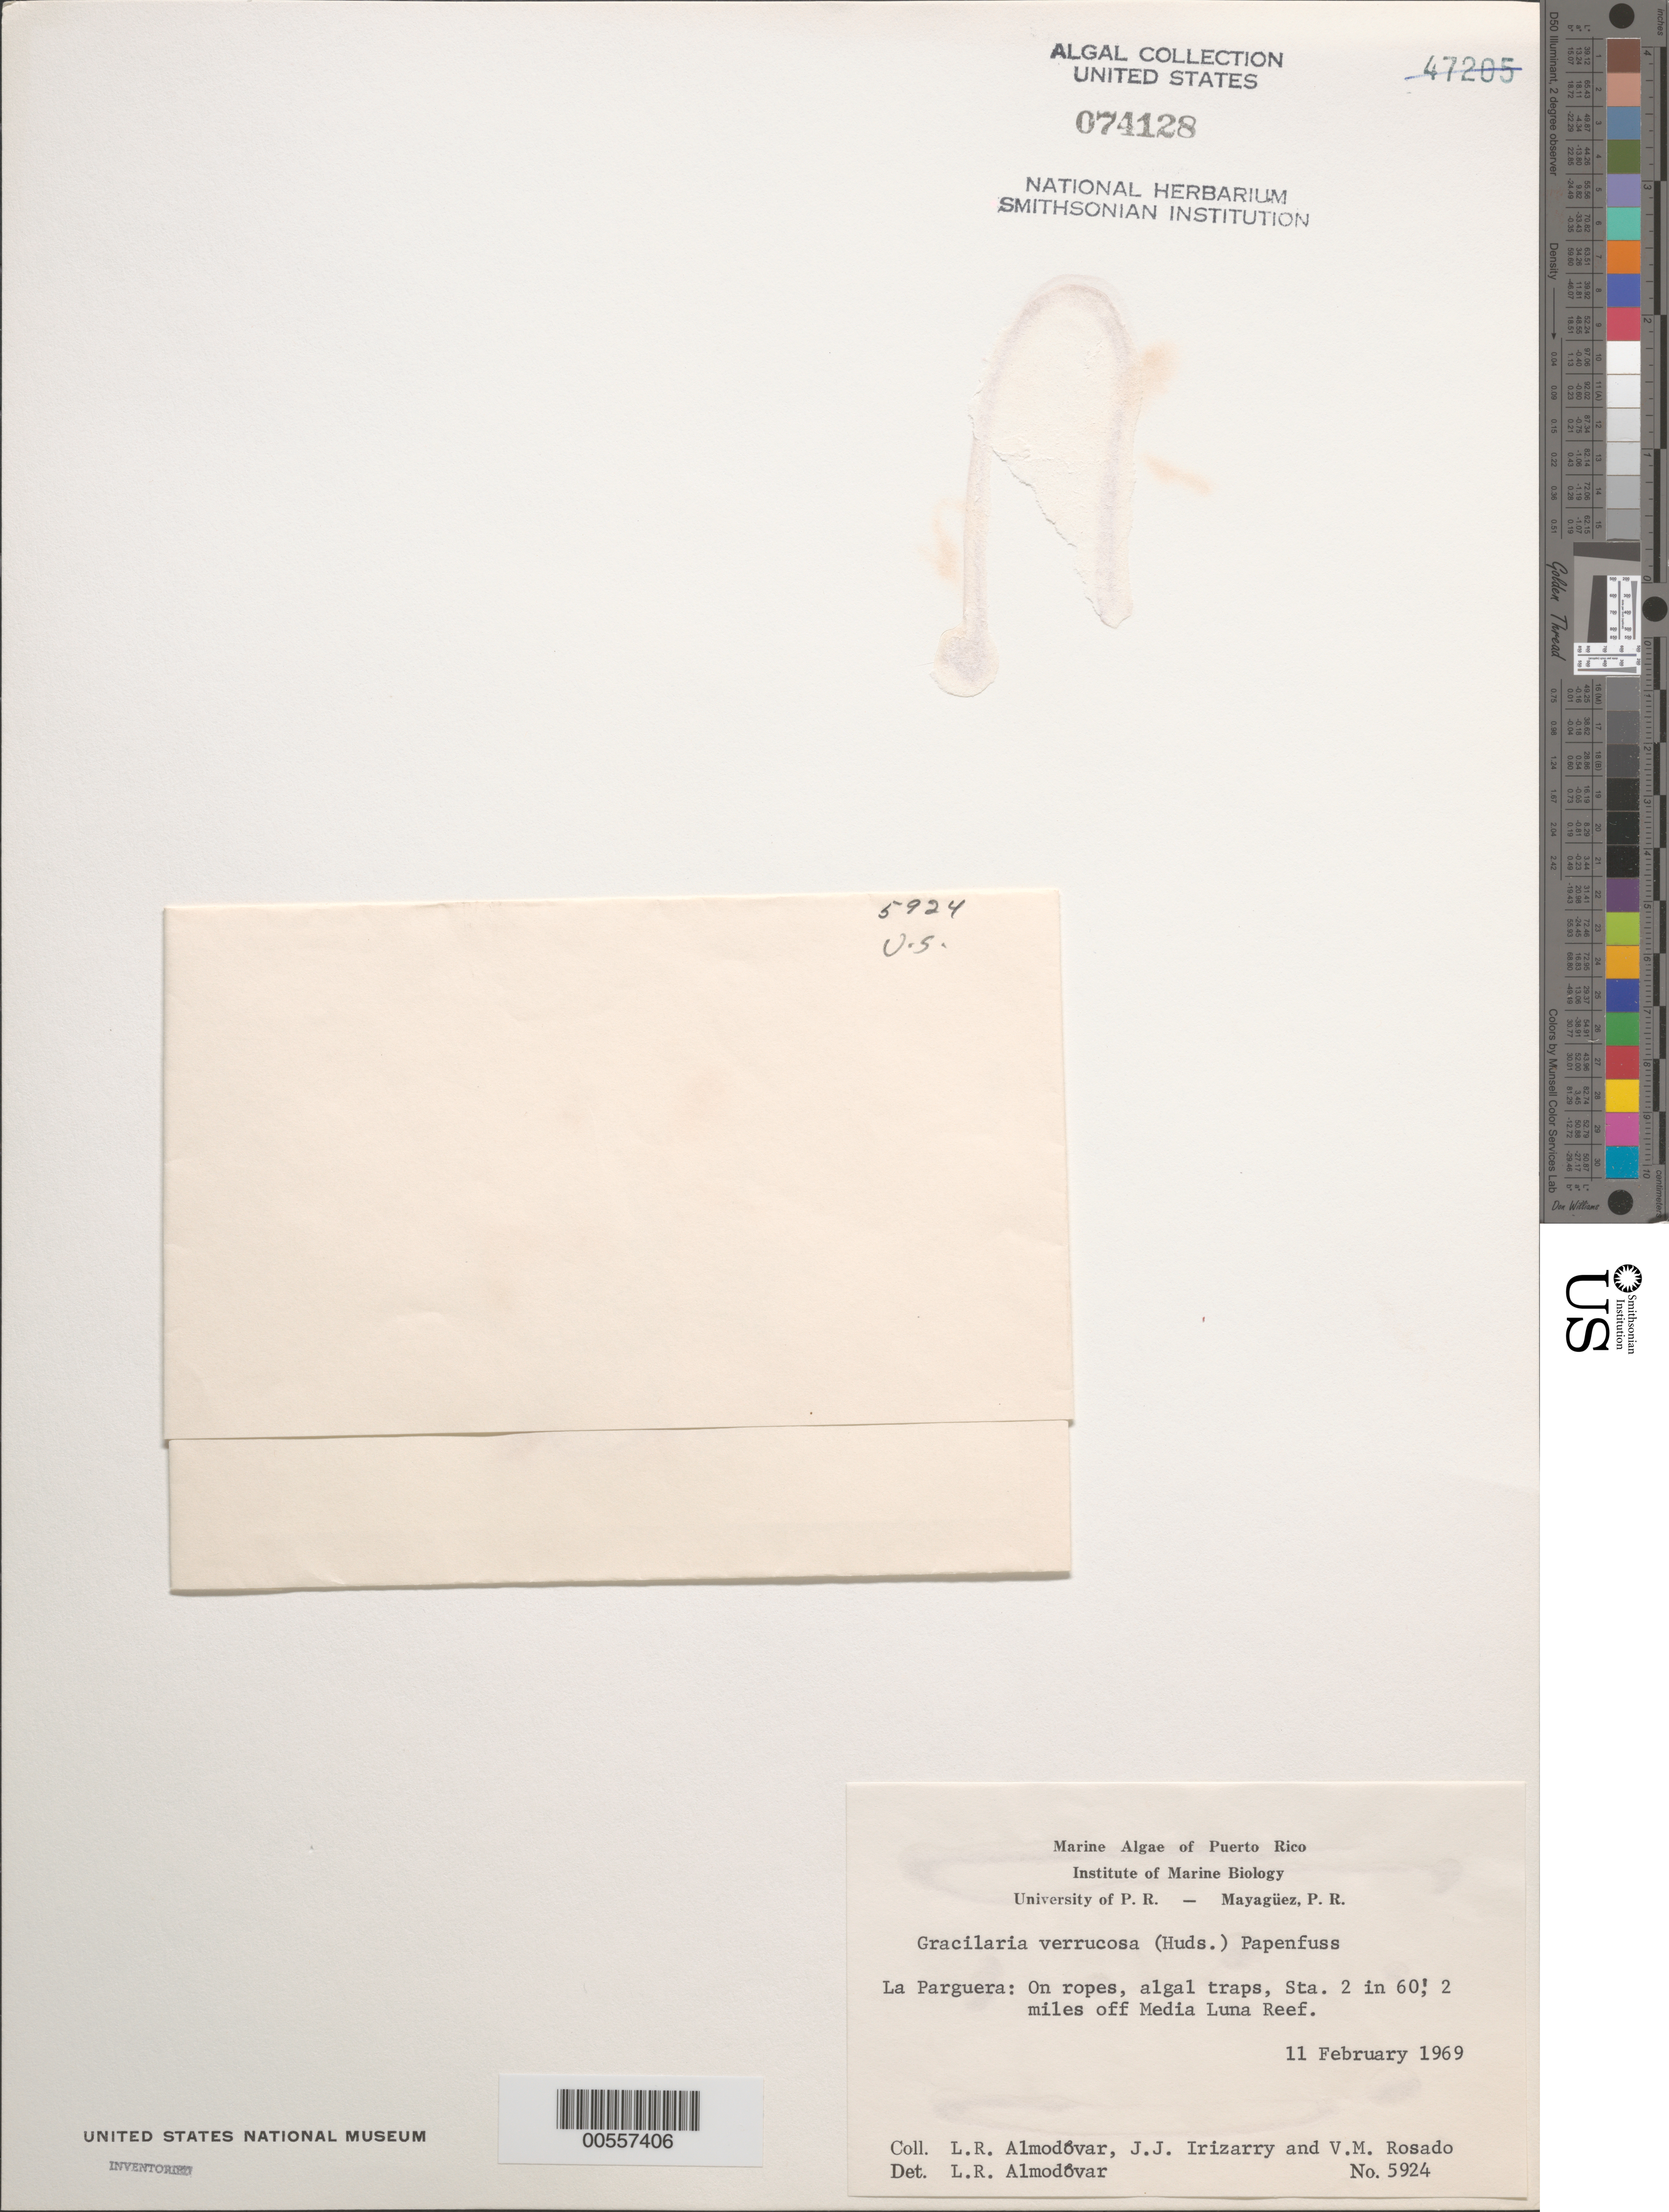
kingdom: Plantae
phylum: Rhodophyta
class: Florideophyceae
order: Gracilariales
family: Gracilariaceae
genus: Gracilariopsis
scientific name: Gracilariopsis longissima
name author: (S.G. Gmel.) Steentoft et al.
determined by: Algae name updating Project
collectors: L. Almodovar, J. Irizarry & V. Rosado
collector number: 5924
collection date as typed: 11 Feb 1969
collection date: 1969-02-11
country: Puerto Rico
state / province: Lajas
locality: La Parguera, 2 miles off Media Luna Reef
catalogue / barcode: US 74128